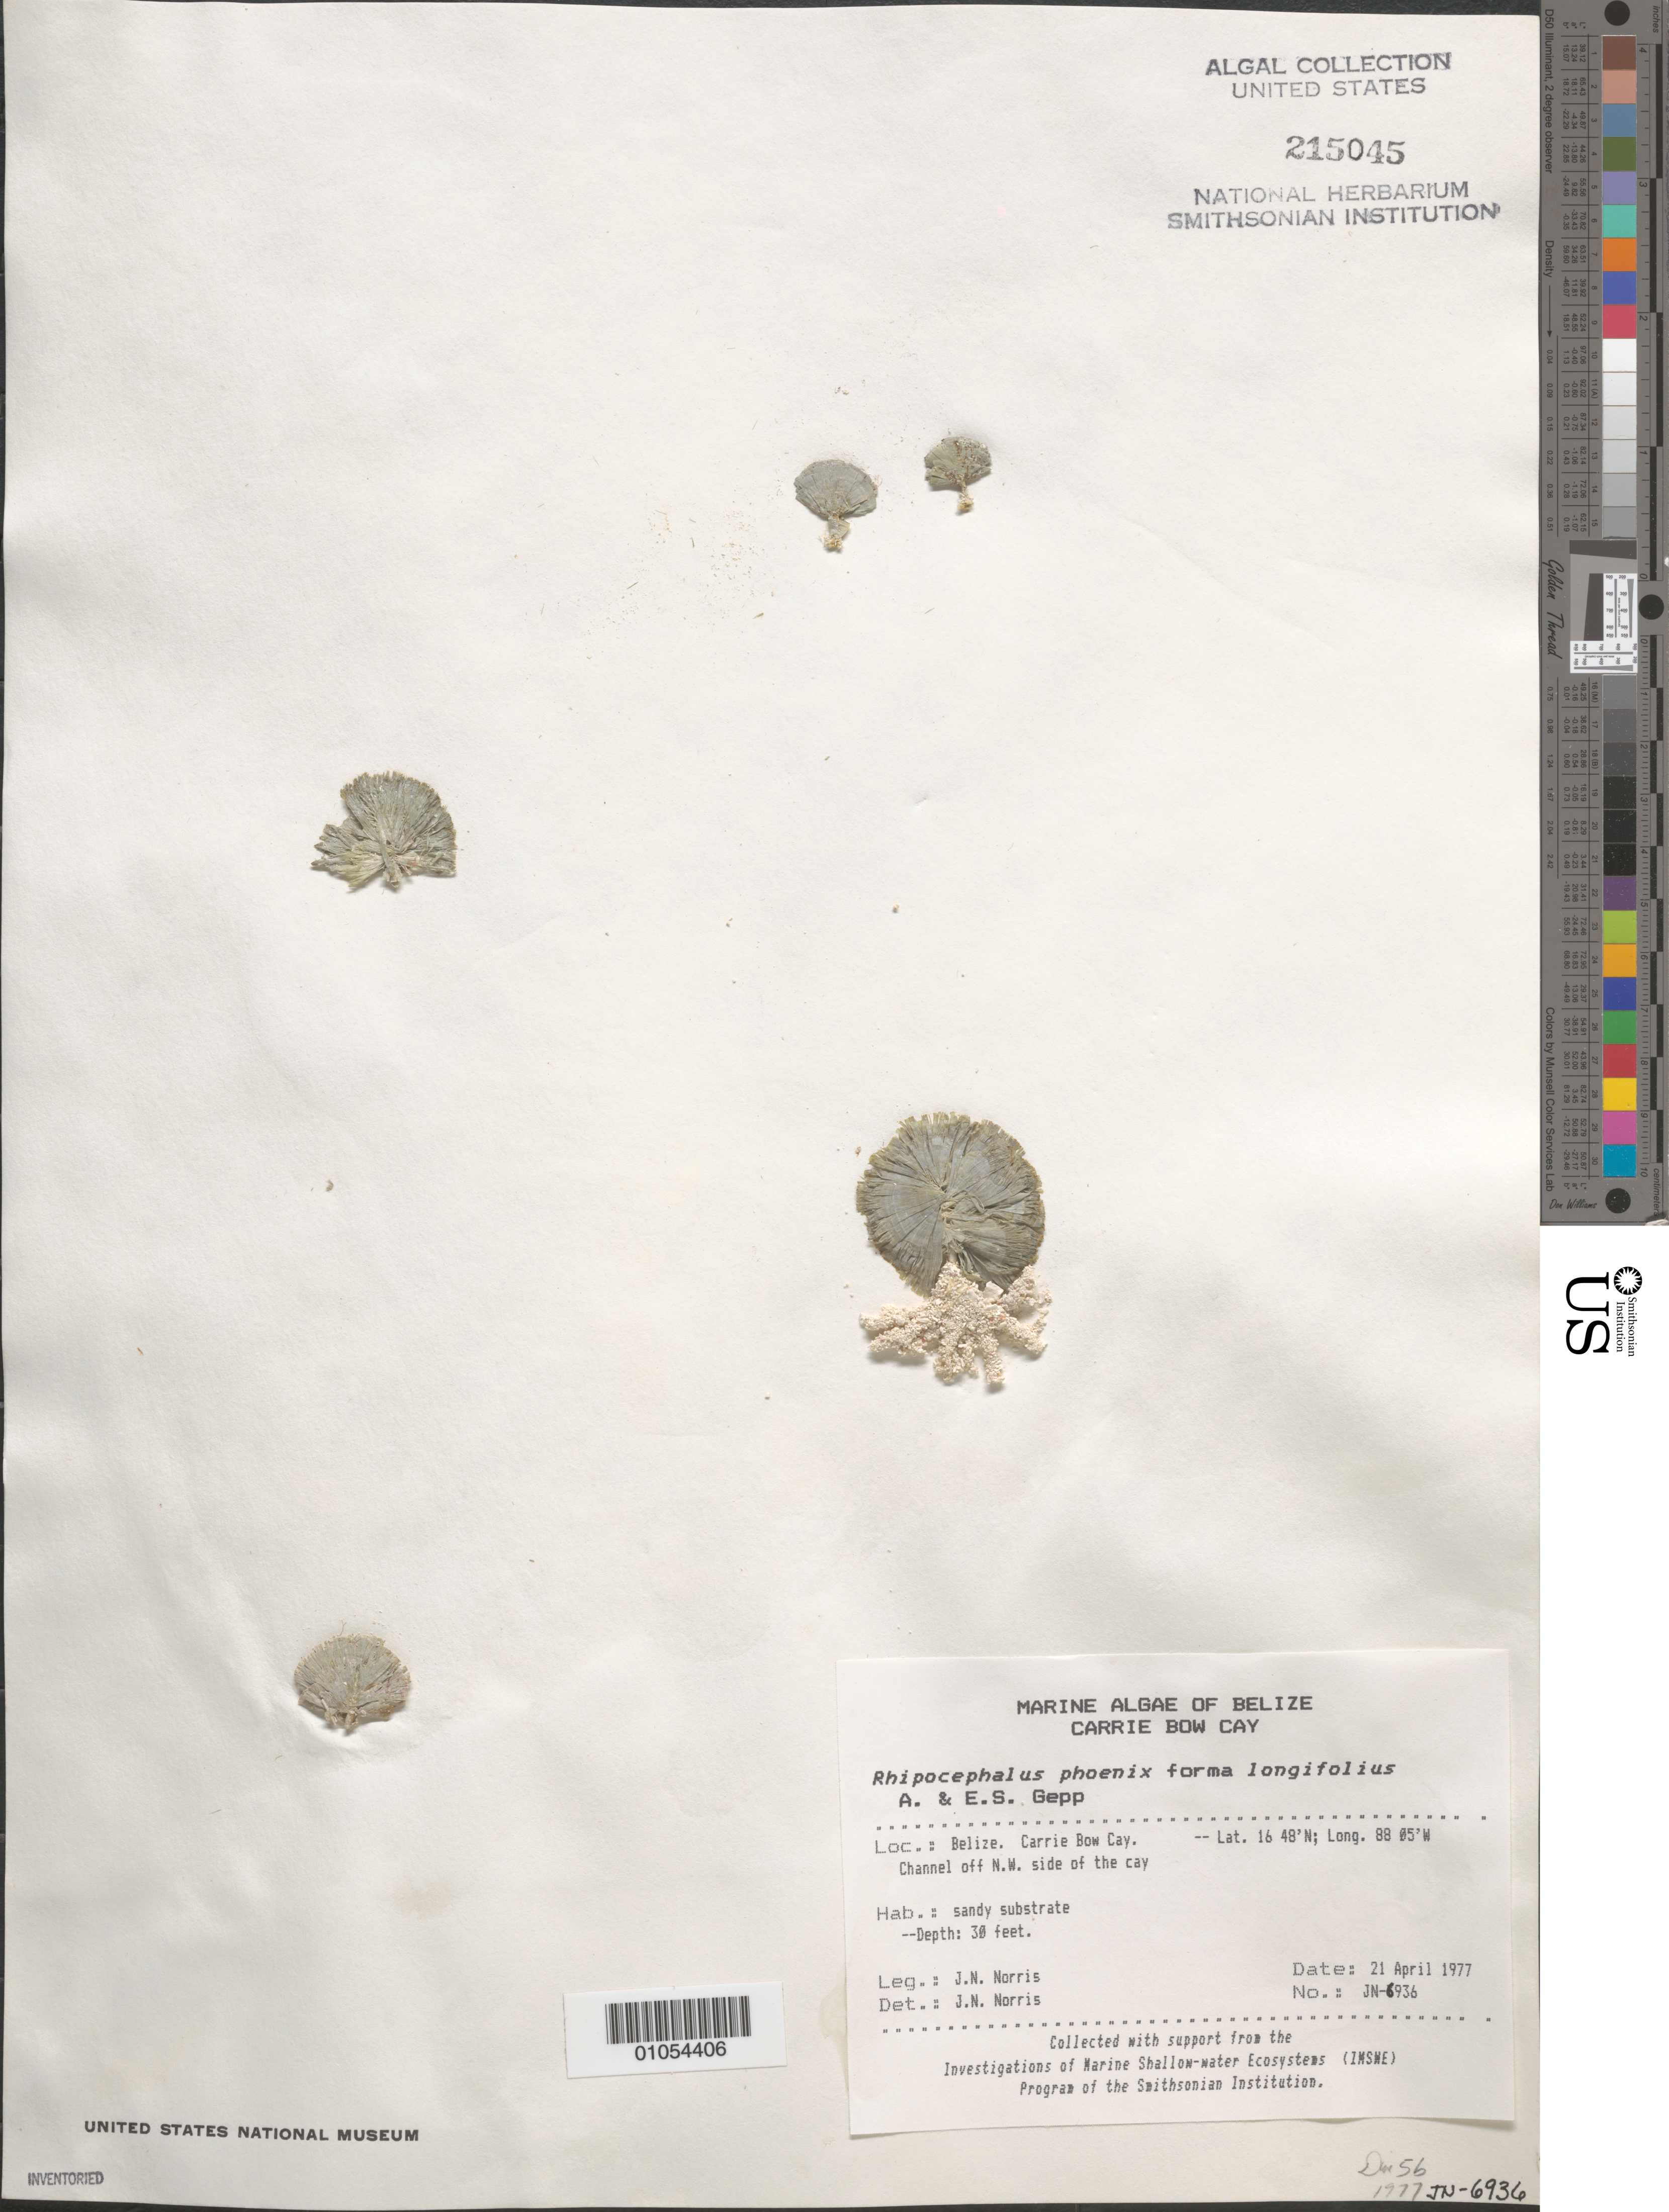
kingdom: Plantae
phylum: Chlorophyta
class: Ulvophyceae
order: Bryopsidales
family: Udoteaceae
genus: Rhipocephalus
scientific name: Rhipocephalus phoenix f. longifolius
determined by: Norris, James N.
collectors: J. N. Norris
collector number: JN-6936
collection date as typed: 21 Apr 1977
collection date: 1977-04-21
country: Belize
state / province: Stann Creek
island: Carrie Bow Cay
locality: Channel off northwest side of the cay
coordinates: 16 48'N, 88 05'W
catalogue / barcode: US 215045